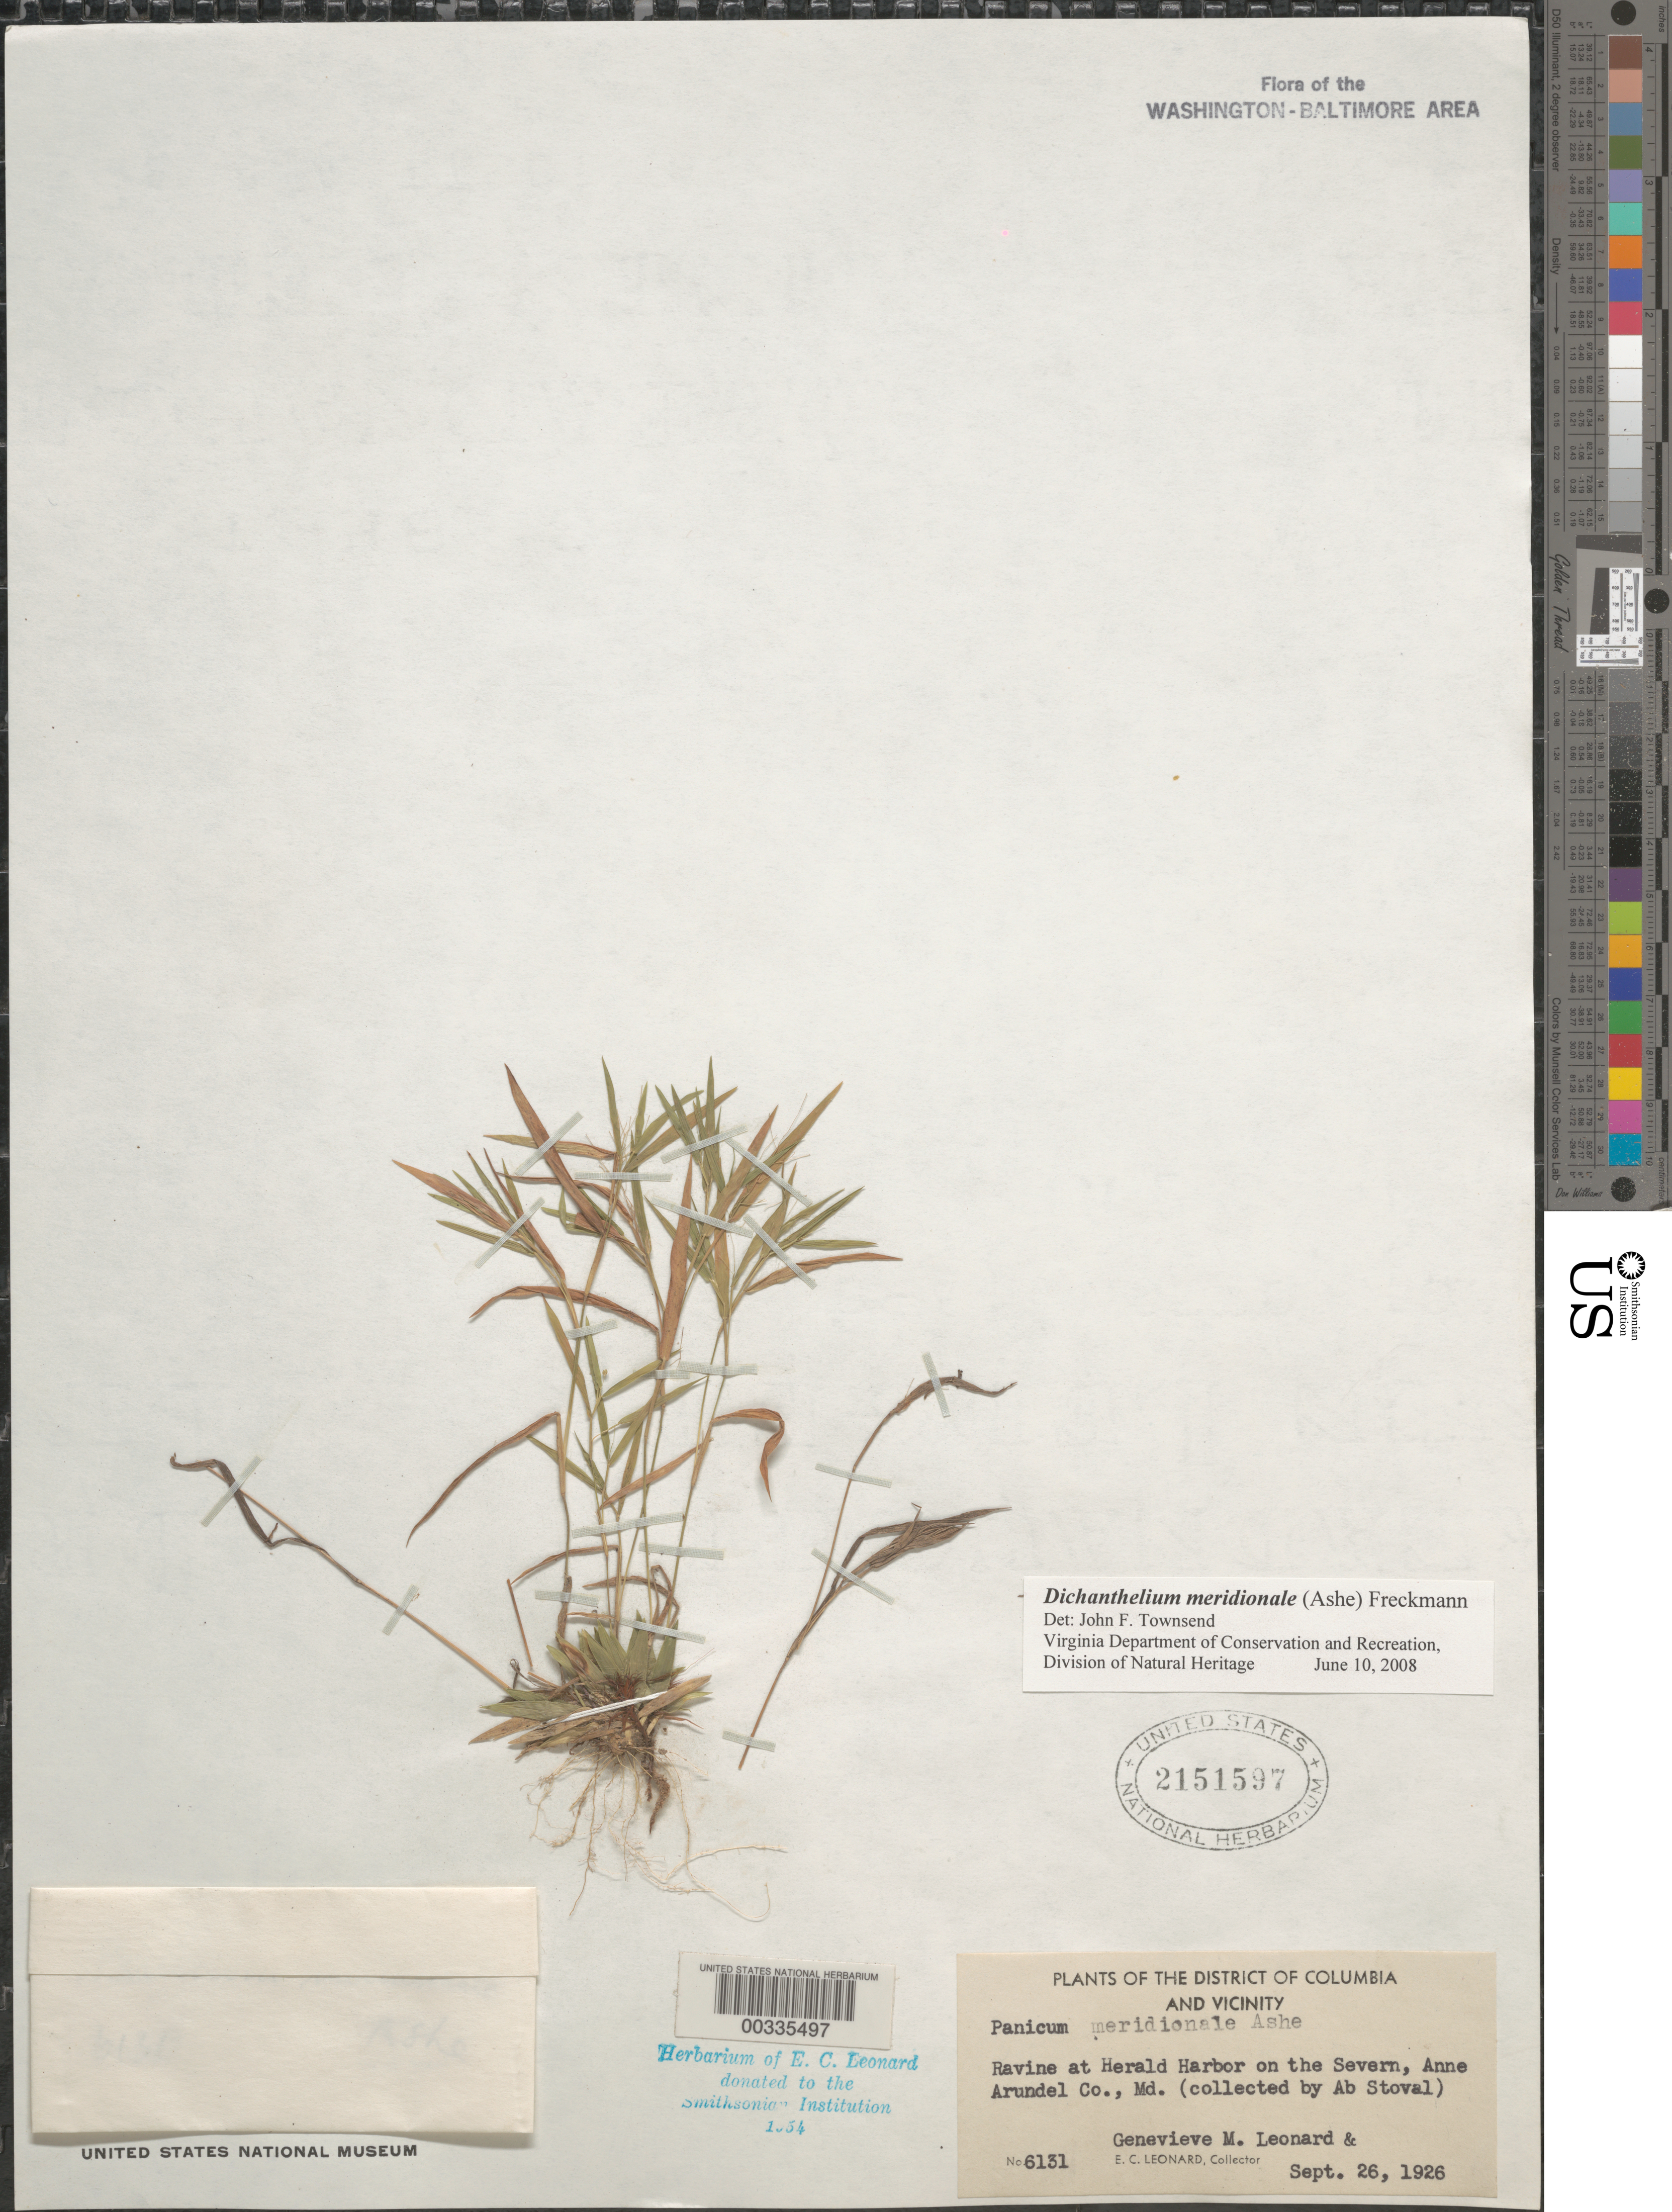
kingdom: Plantae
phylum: Tracheophyta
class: Liliopsida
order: Poales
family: Poaceae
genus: Dichanthelium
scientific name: Dichanthelium meridionale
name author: (Ashe) Freckmann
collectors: E. C. Leonard & G. M. Leonard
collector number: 6131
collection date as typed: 26 Sep 1926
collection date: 1926-09-26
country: United States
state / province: Maryland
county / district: Anne Arundel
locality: Herald Harbor on the Severn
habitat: Ravine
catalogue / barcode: US 2151597